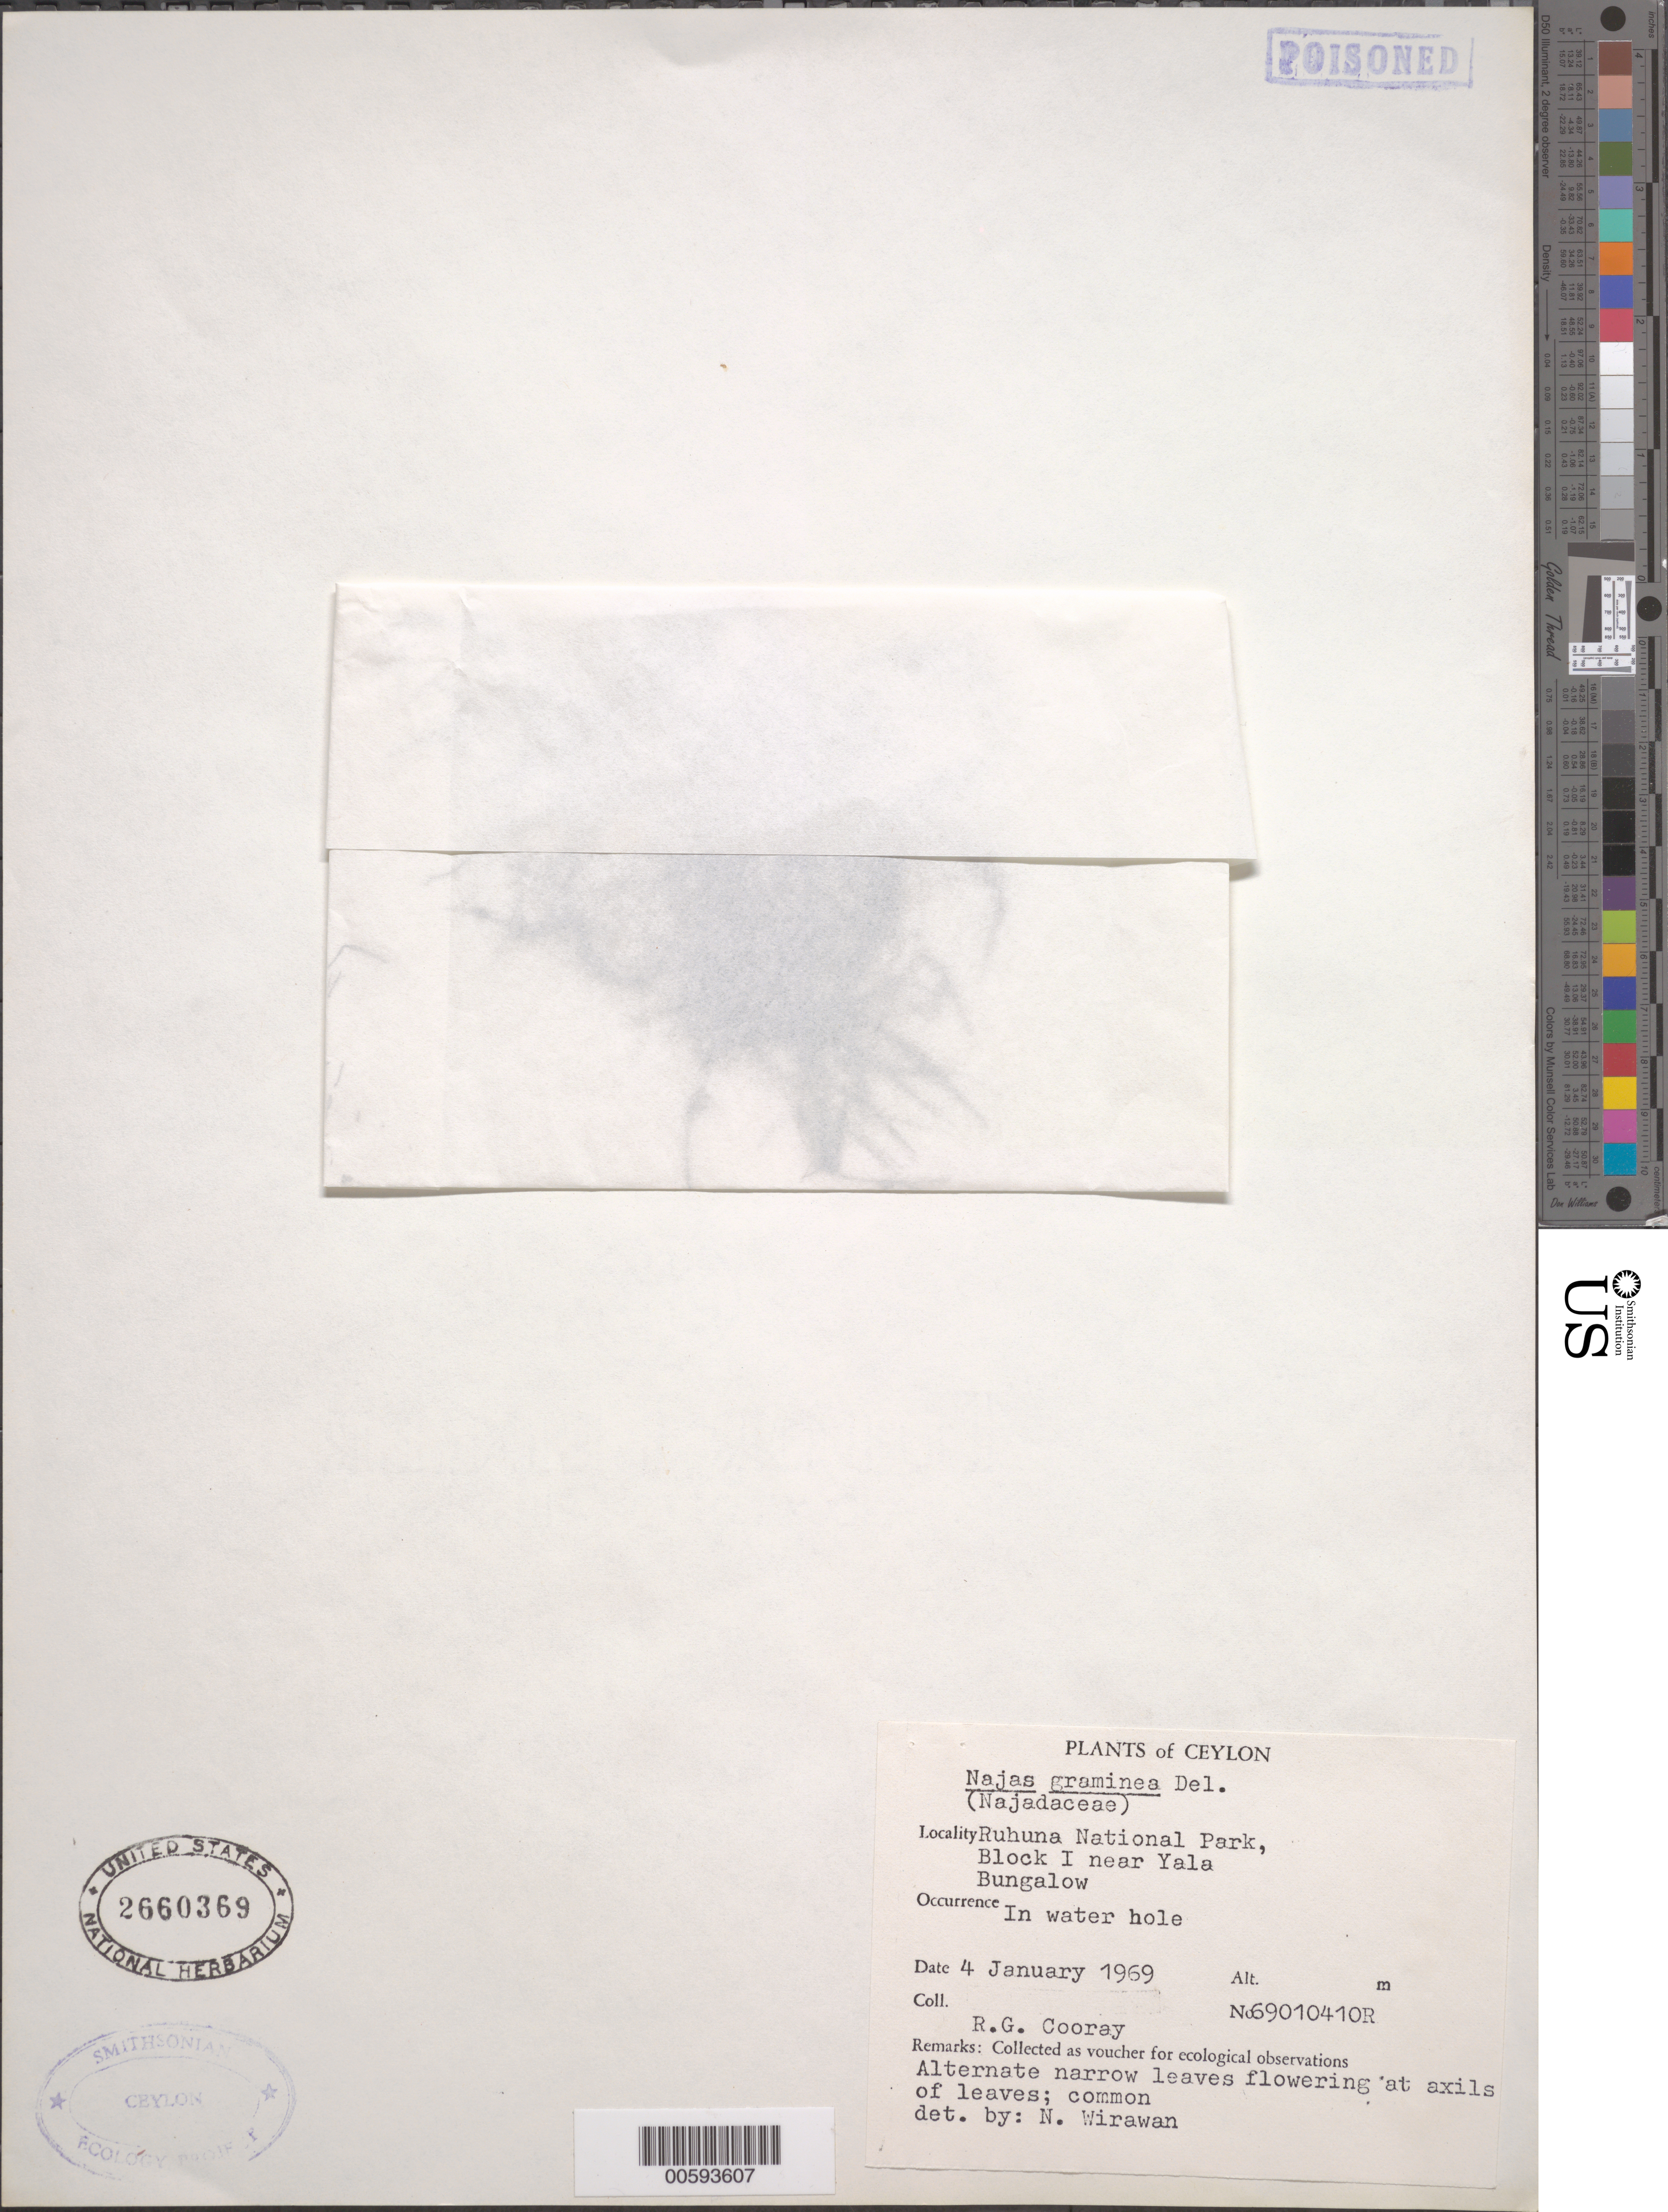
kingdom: Plantae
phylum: Tracheophyta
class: Liliopsida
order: Alismatales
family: Hydrocharitaceae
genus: Najas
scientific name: Najas graminea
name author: Delile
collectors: R. Cooray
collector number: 69010410R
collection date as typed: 04 Jan 1969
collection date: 1969-01-04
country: Sri Lanka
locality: Ruhuna National Park, Block I near Yala Bungalow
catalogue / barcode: US 2660369